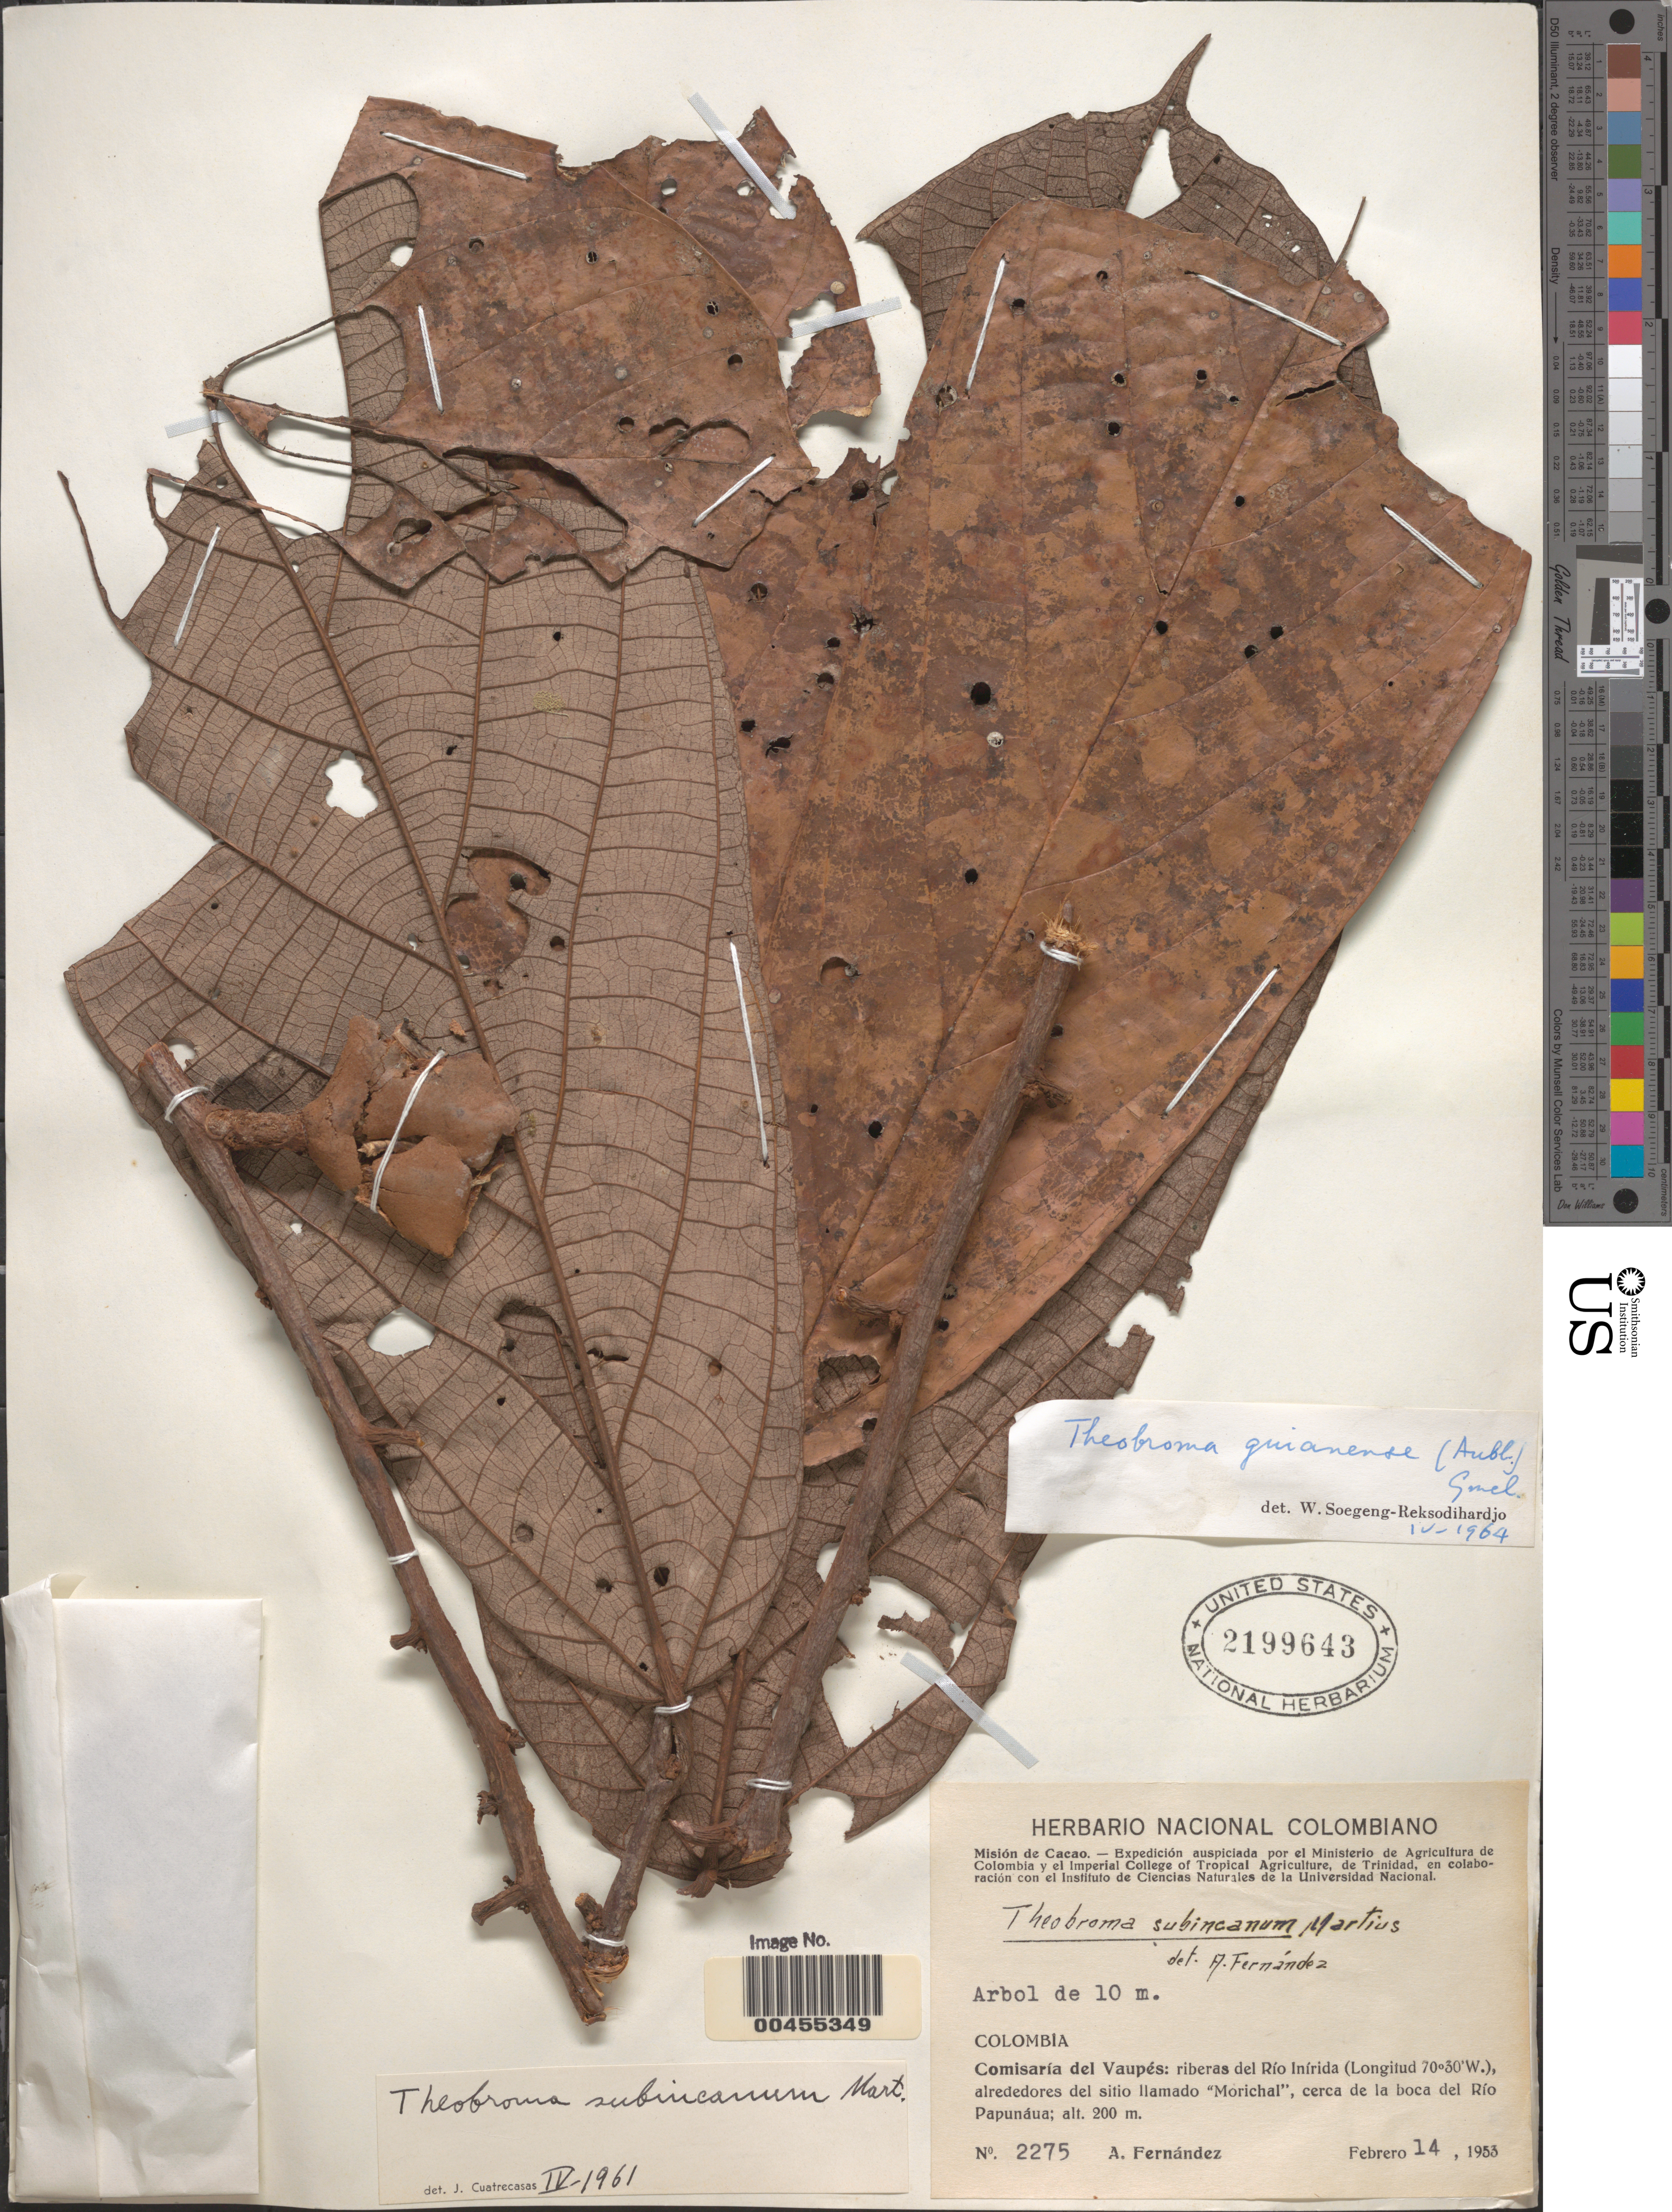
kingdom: Plantae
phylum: Tracheophyta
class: Magnoliopsida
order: Malvales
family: Malvaceae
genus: Theobroma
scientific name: Theobroma subincanum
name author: Mart.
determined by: Cuatrecasas, J.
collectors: A. Fernández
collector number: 2275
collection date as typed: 14 Feb 1953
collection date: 1953-02-14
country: Colombia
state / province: Vaupés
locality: riberas del Río Inírida alrededores del sitio llamado "Morichal", Cerca de la boca del Río Papunáua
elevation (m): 200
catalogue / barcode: US 2199643